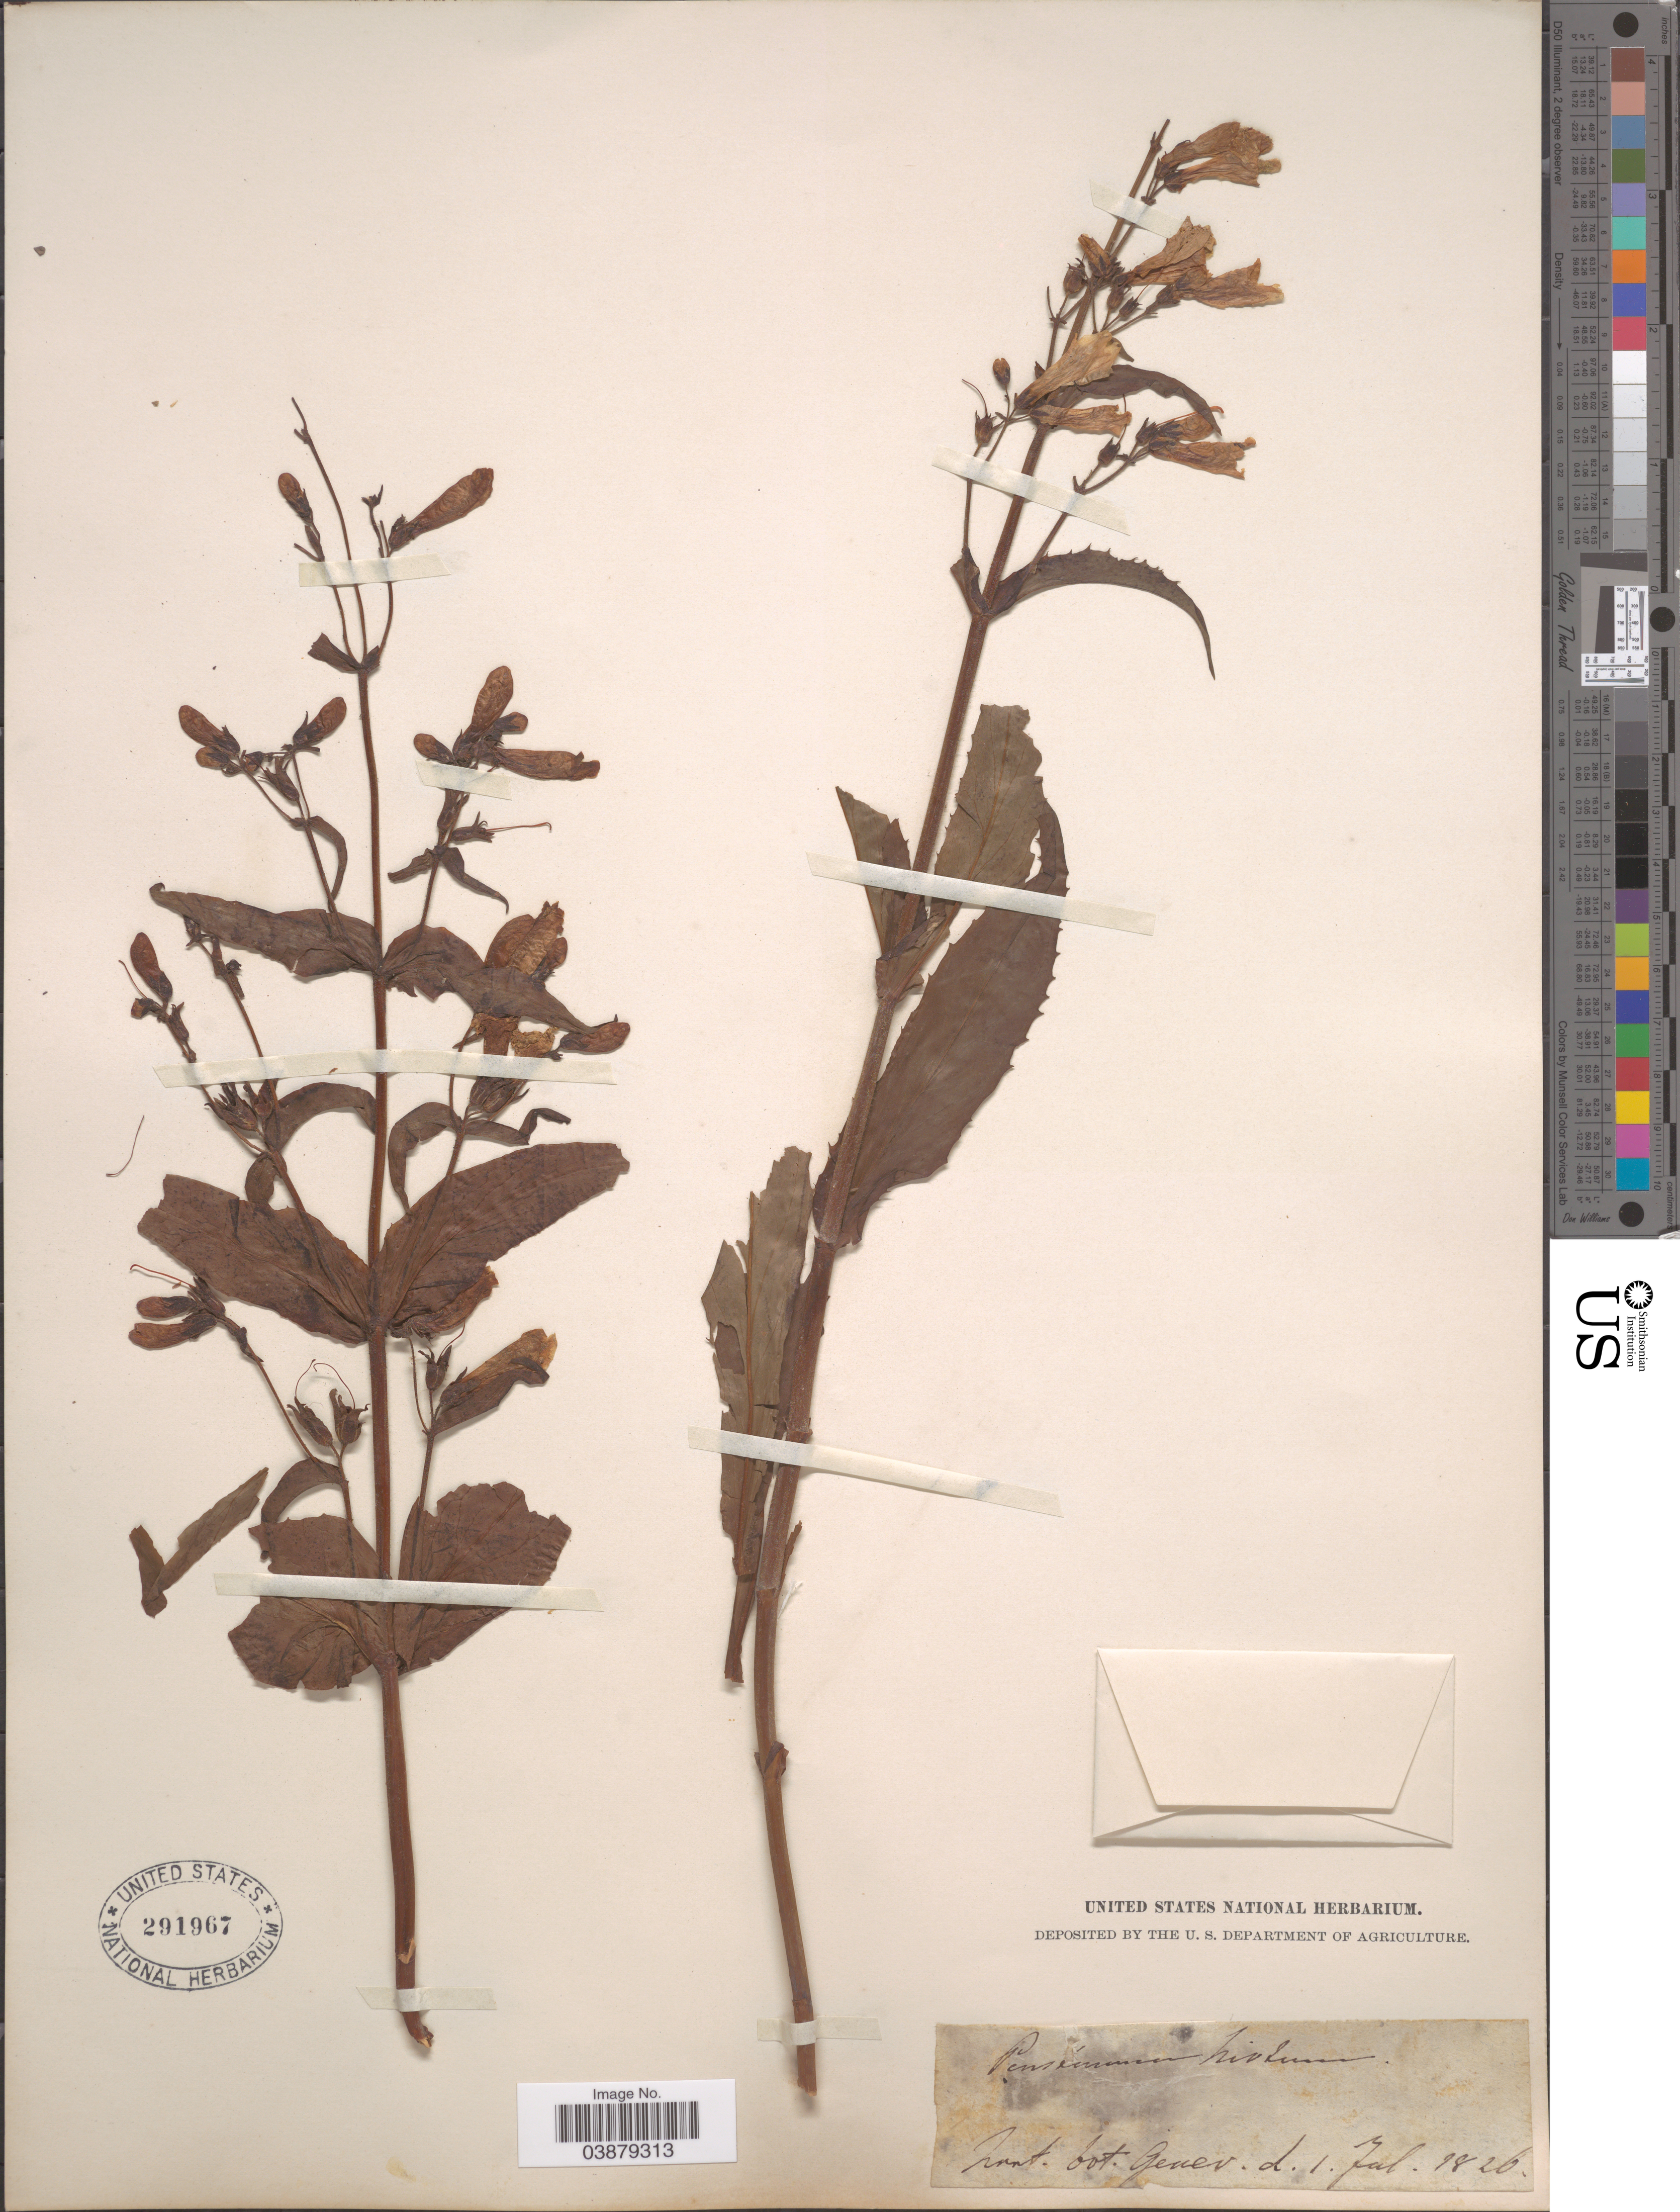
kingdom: Plantae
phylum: Tracheophyta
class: Magnoliopsida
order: Lamiales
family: Plantaginaceae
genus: Penstemon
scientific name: Penstemon sp.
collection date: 1826-07-01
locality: Mont. bot. Genev.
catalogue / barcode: US 291967